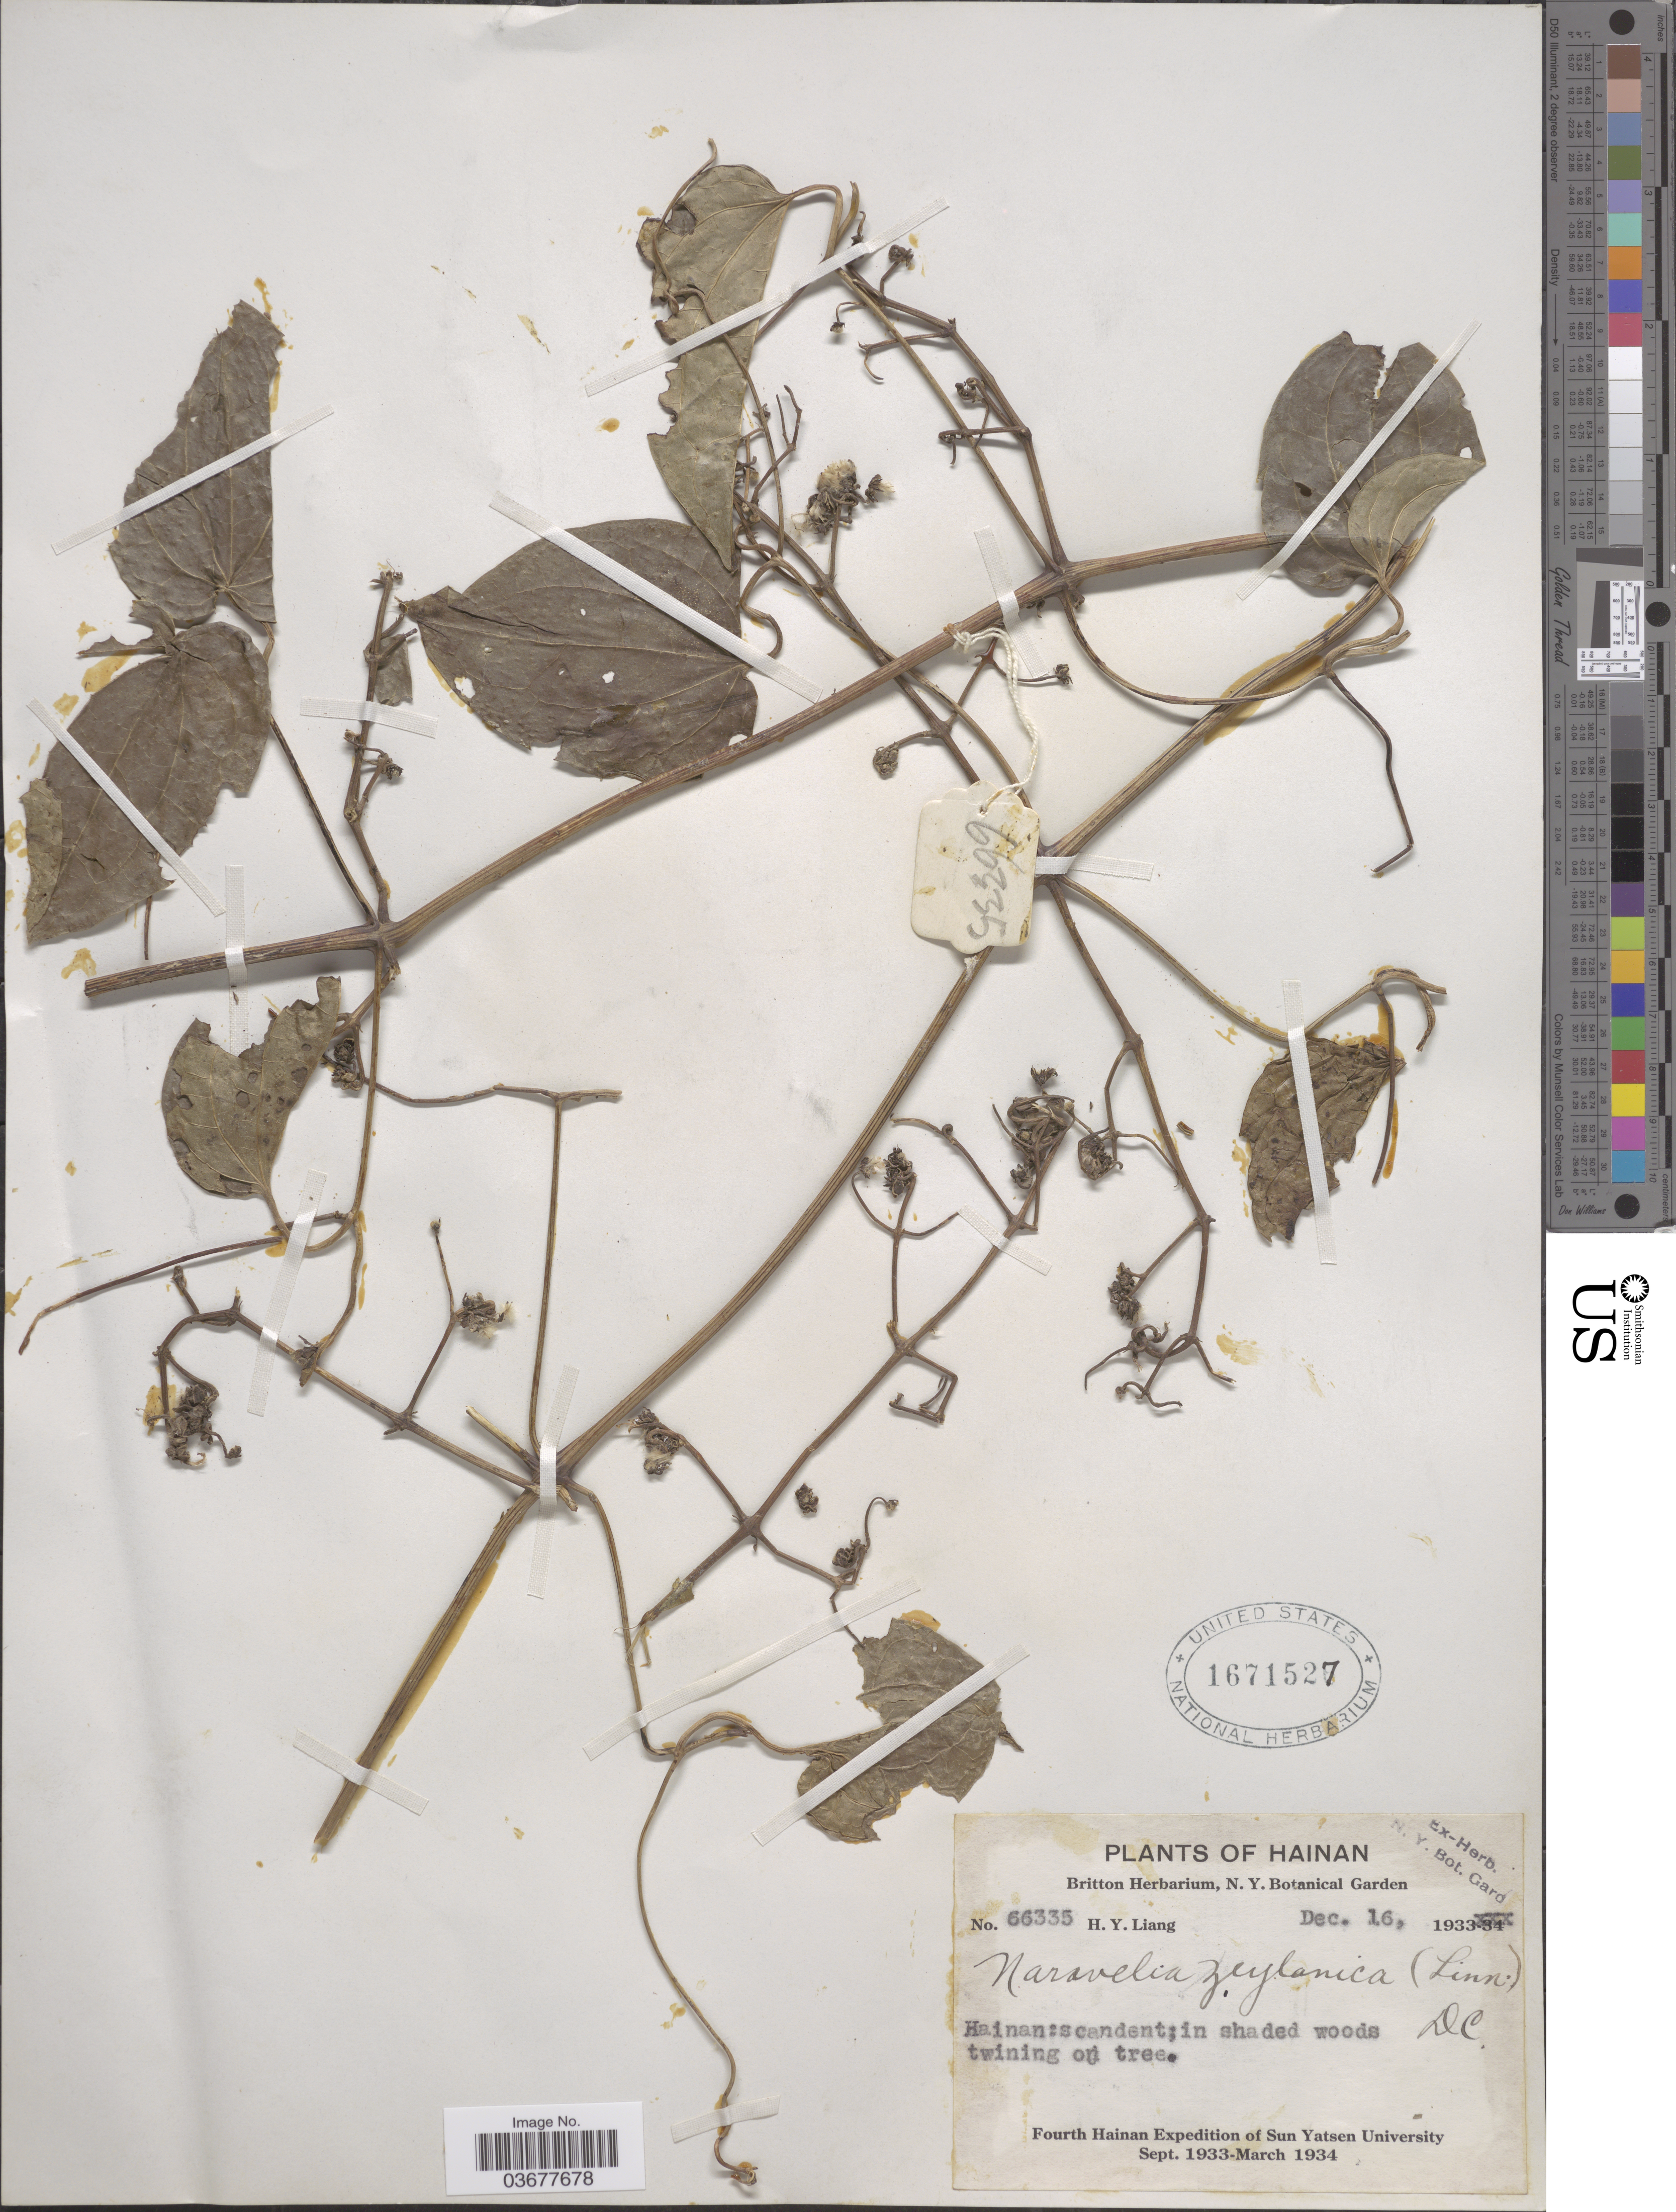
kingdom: Plantae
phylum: Tracheophyta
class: Magnoliopsida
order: Ranunculales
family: Ranunculaceae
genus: Clematis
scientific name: Clematis zeylanica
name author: (L.) Poir.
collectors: H. Y. Liang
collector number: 66335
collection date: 1933-12-16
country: China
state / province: Hainan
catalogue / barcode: US 1671527